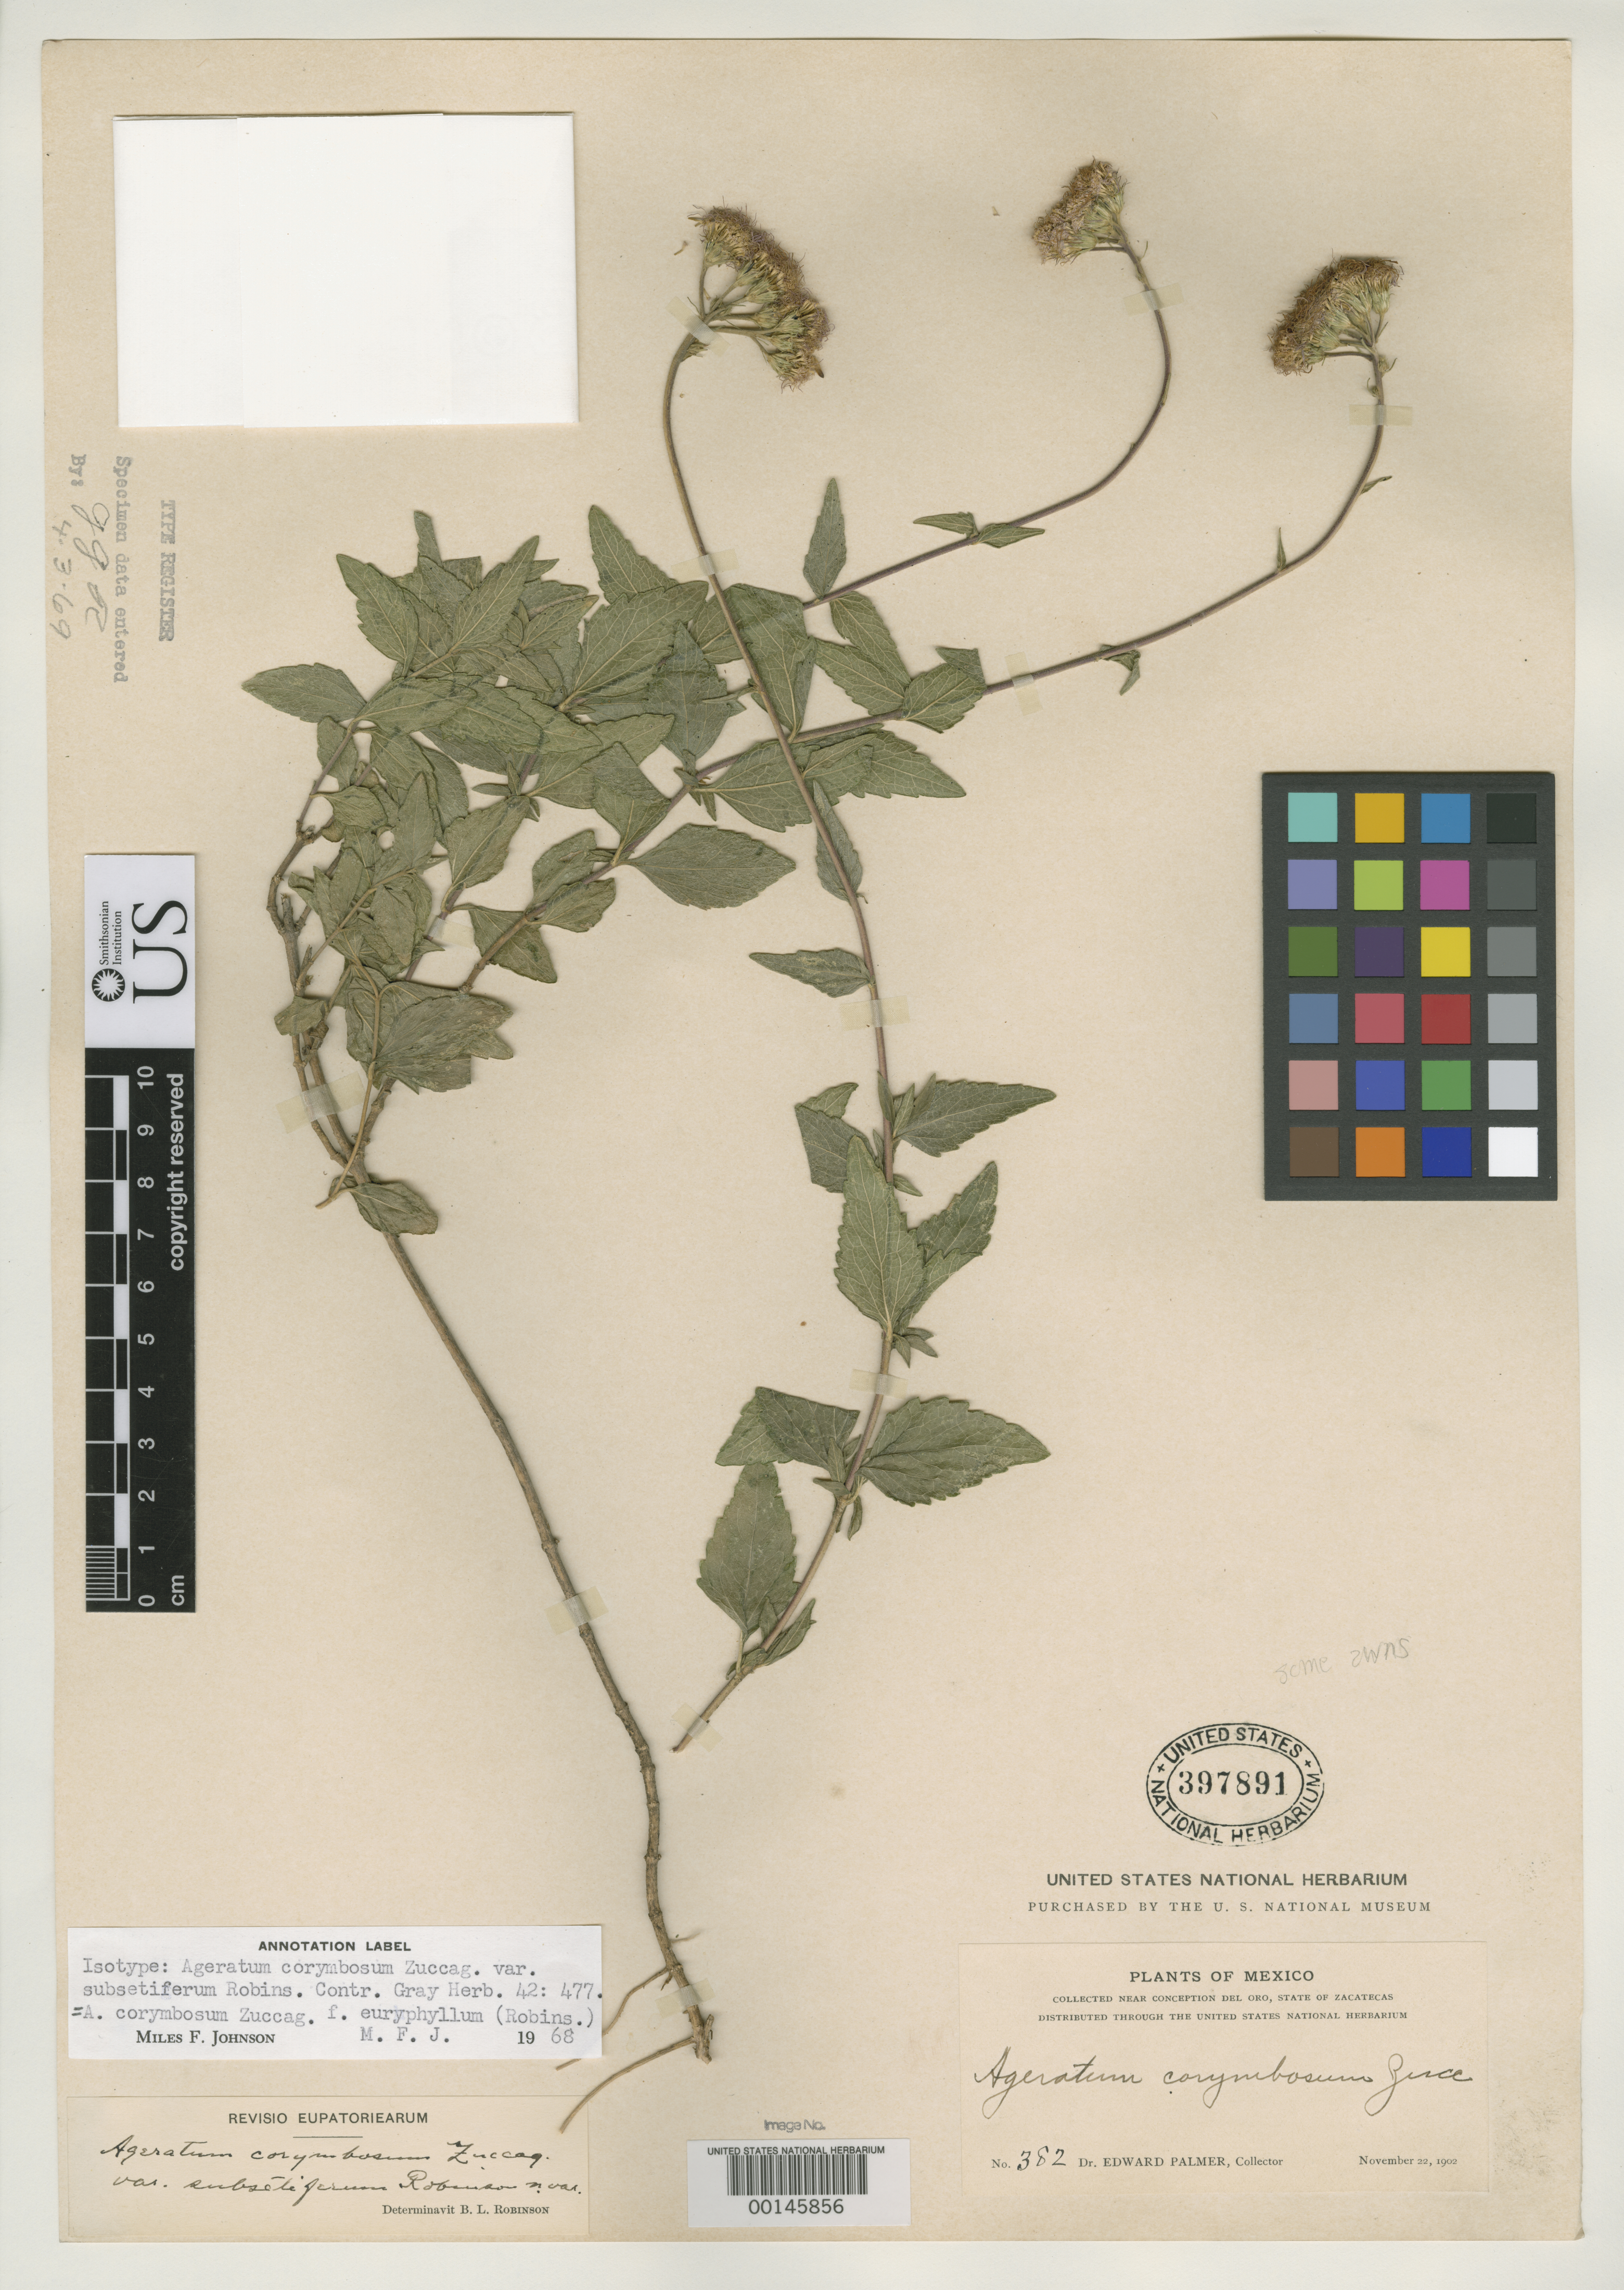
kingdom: Plantae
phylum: Tracheophyta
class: Magnoliopsida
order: Asterales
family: Asteraceae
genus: Ageratum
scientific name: Ageratum corymbosum var. subsetiferum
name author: B.L. Rob.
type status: Isotype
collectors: E. Palmer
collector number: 382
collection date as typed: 22 Nov 1902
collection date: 1902-11-22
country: Mexico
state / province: Zacatecas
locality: Conception del Oro.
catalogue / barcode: US 397891